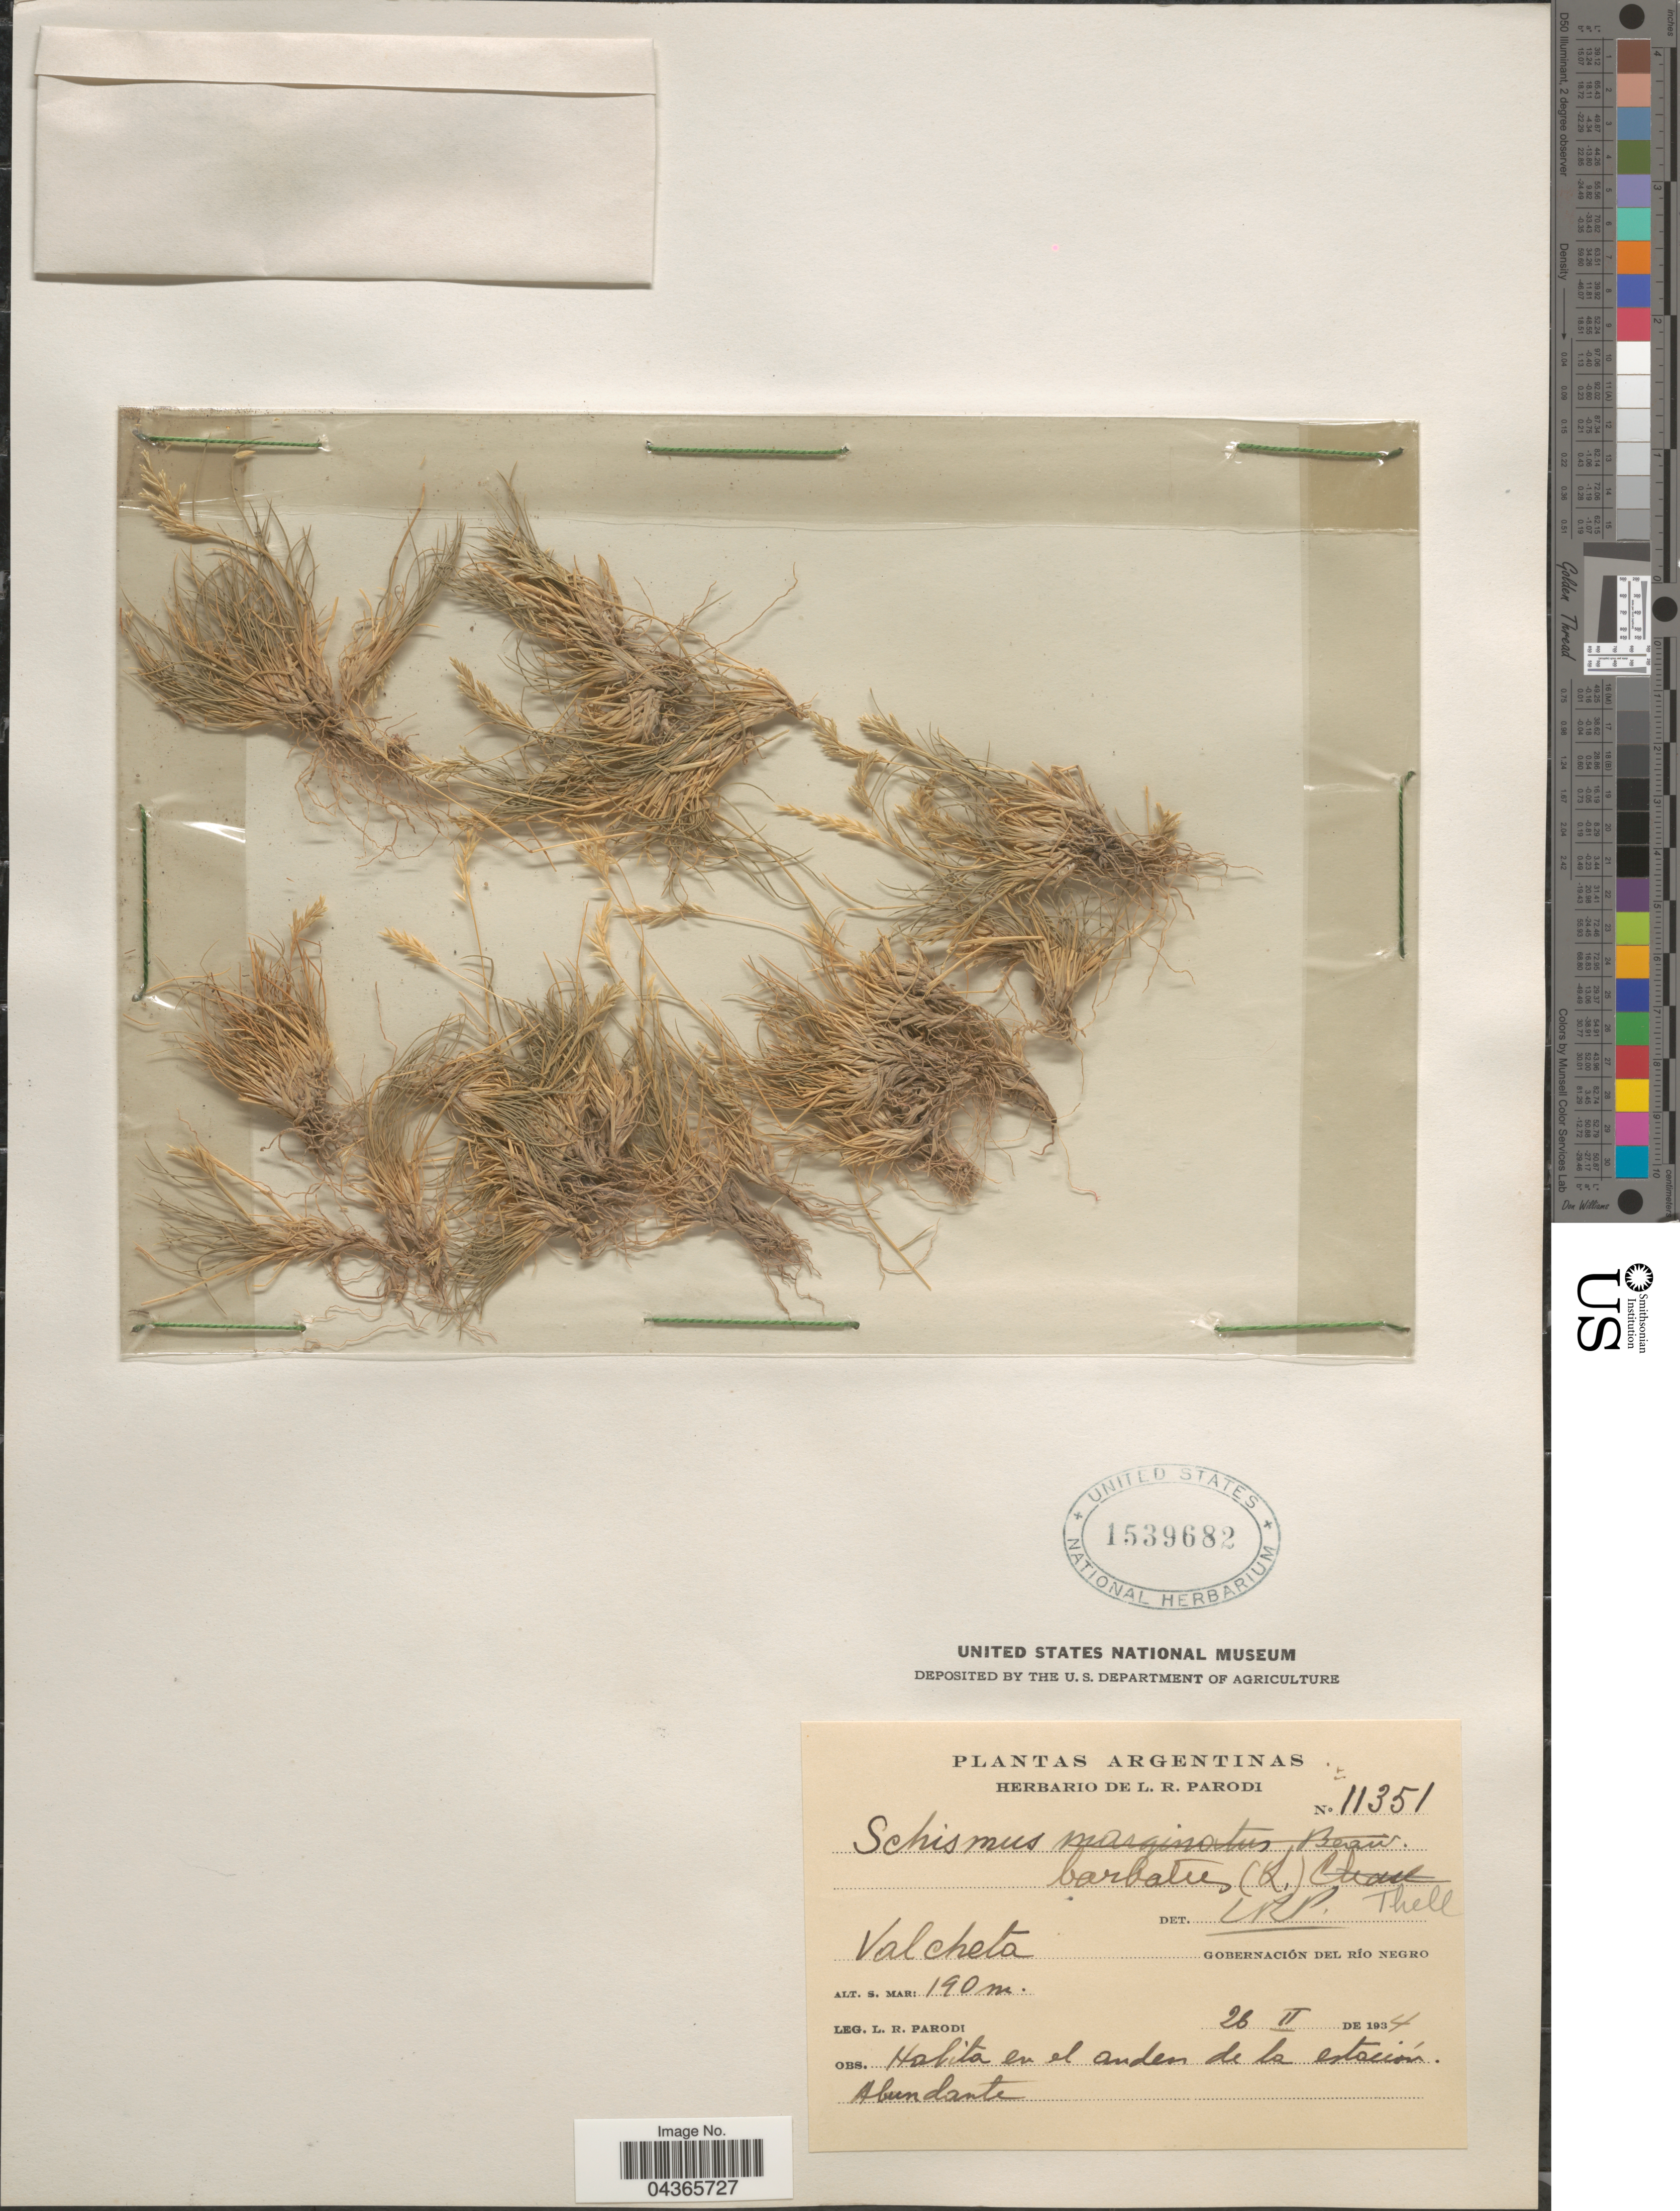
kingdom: Plantae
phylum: Tracheophyta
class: Liliopsida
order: Poales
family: Poaceae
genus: Schismus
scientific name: Schismus barbatus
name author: (L.) Thell.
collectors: L. R. Parodi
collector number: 11351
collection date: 1934-02-26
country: Argentina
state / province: Rio Negro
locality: Valcheta. Gobernación del Río Negro.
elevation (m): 190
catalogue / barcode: US 1539682